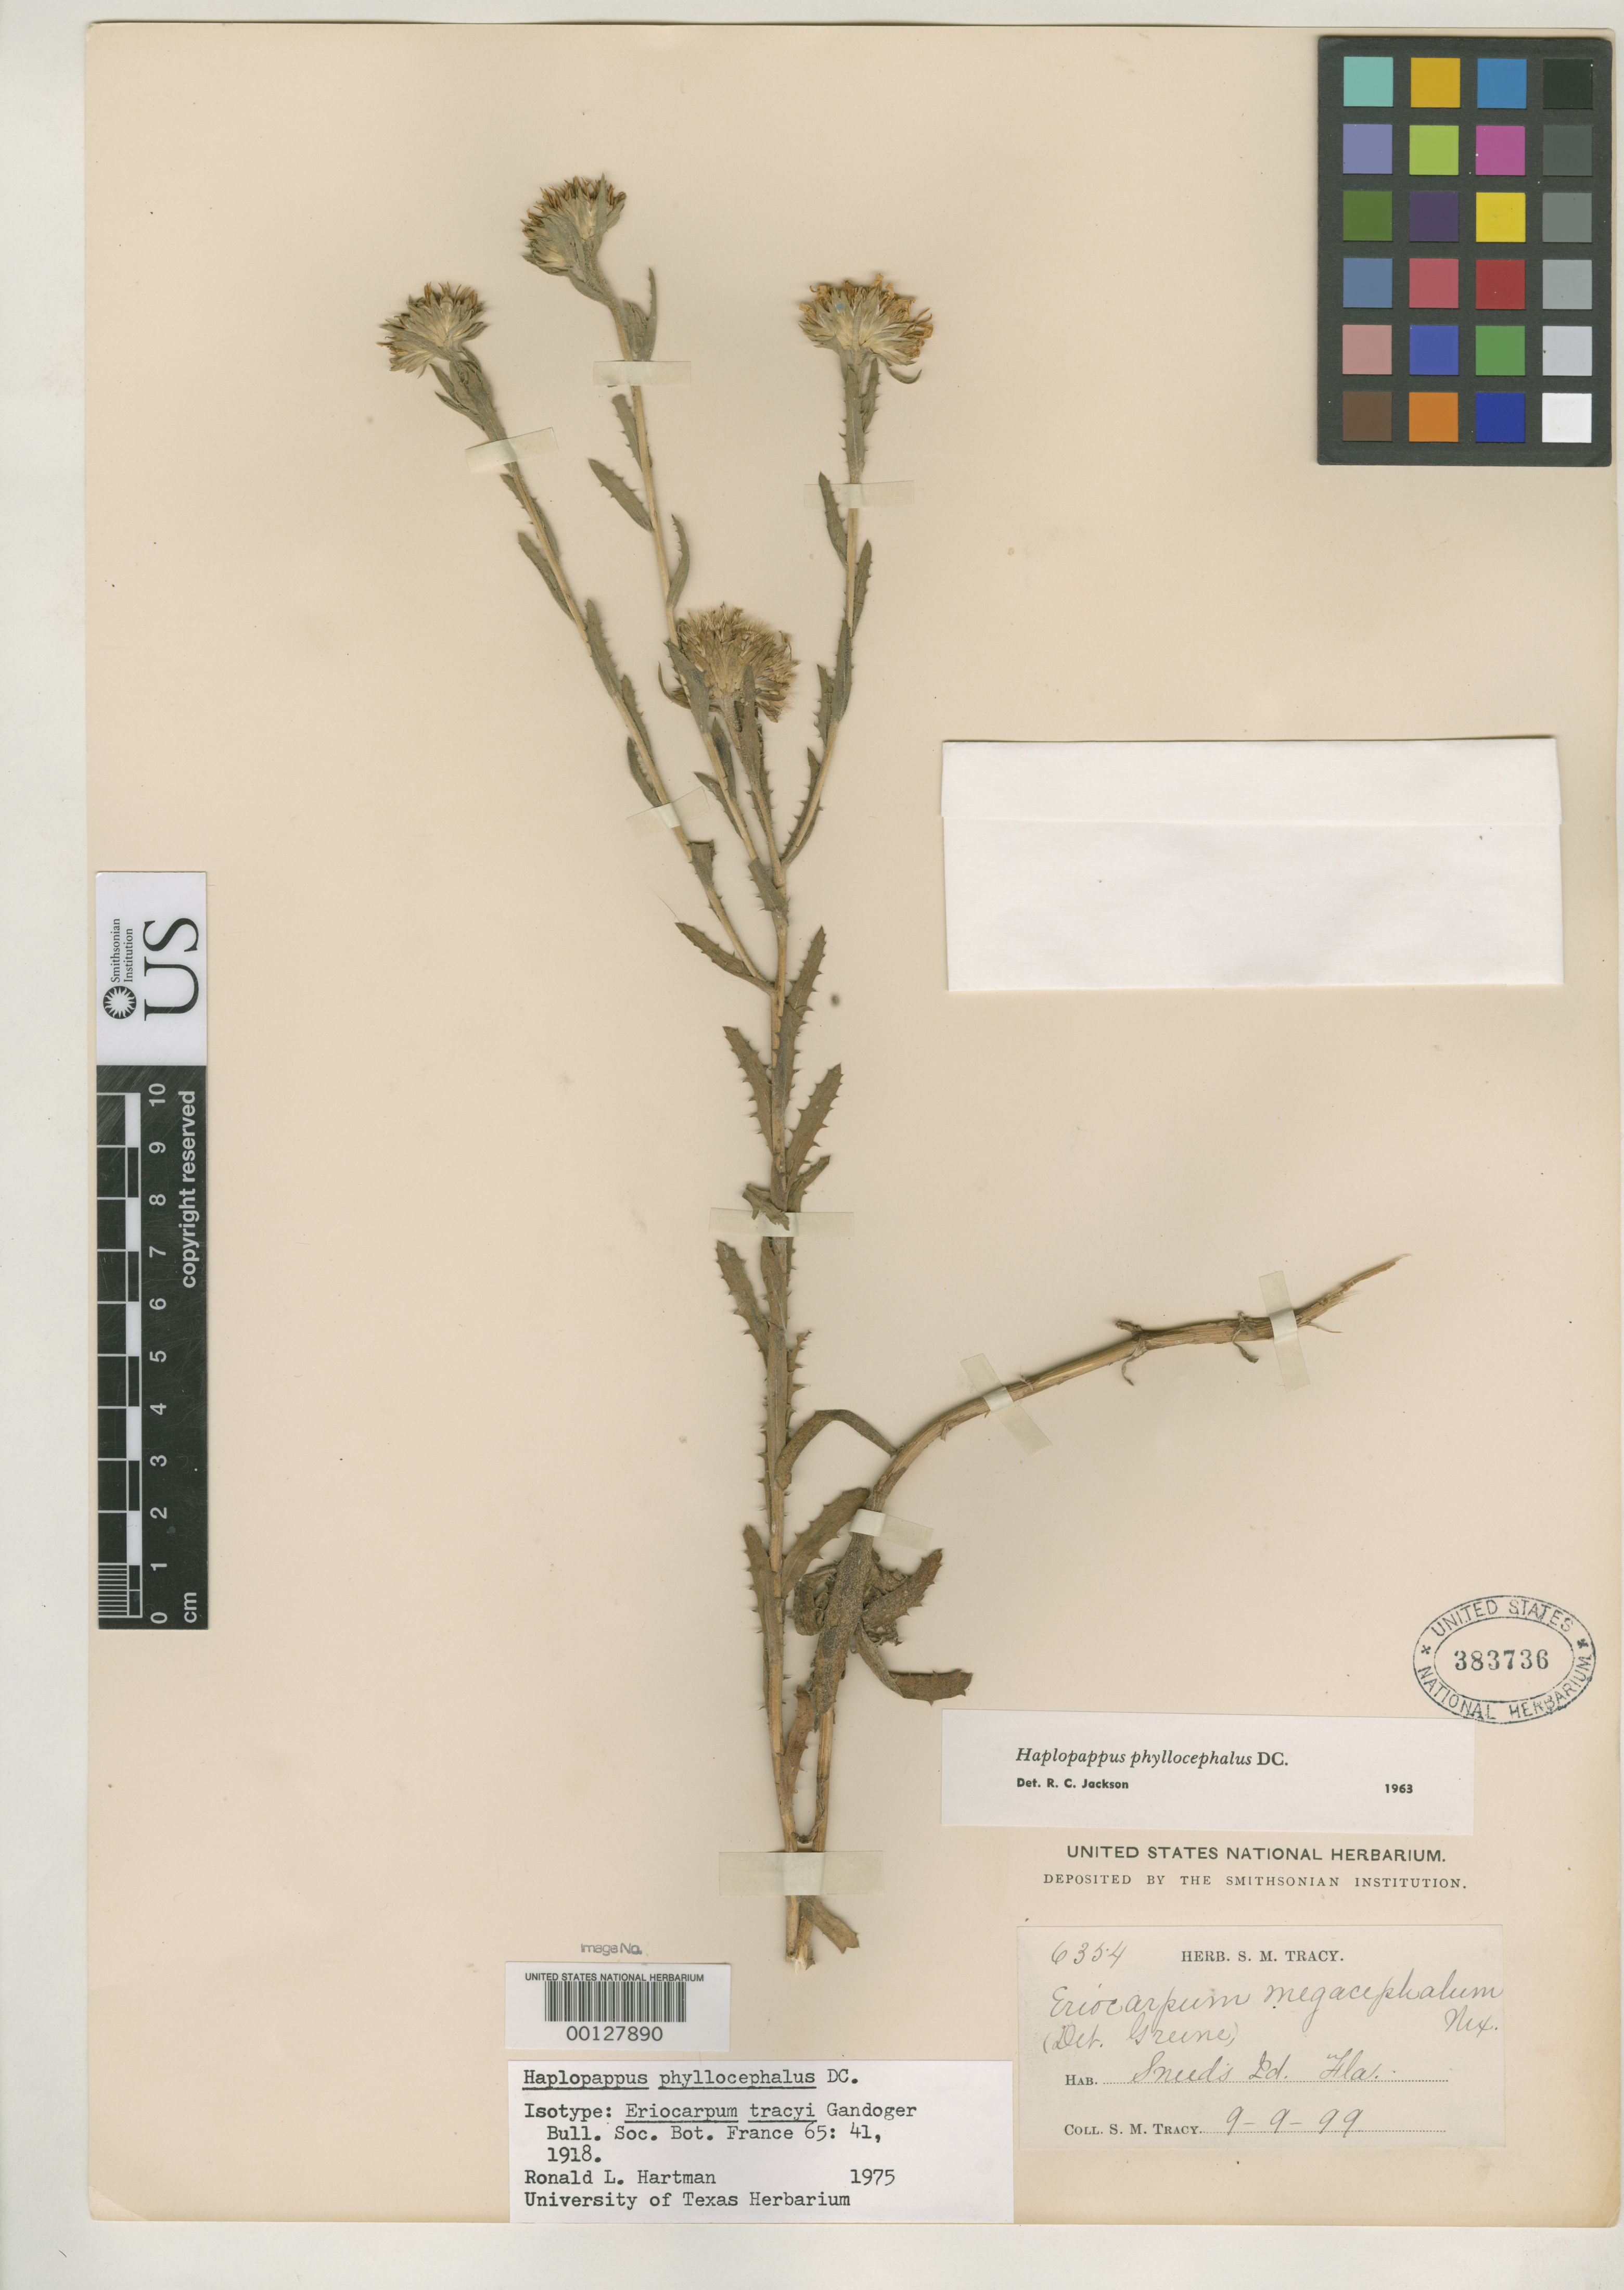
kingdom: Plantae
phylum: Tracheophyta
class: Magnoliopsida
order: Asterales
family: Asteraceae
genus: Eriocarpum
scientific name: Eriocarpum tracyi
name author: Gand.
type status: Isotype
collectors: S. M. Tracy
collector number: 6354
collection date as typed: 09 Sep 1899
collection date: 1899-09-09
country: United States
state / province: Florida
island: Sneeds Island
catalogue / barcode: US 383736